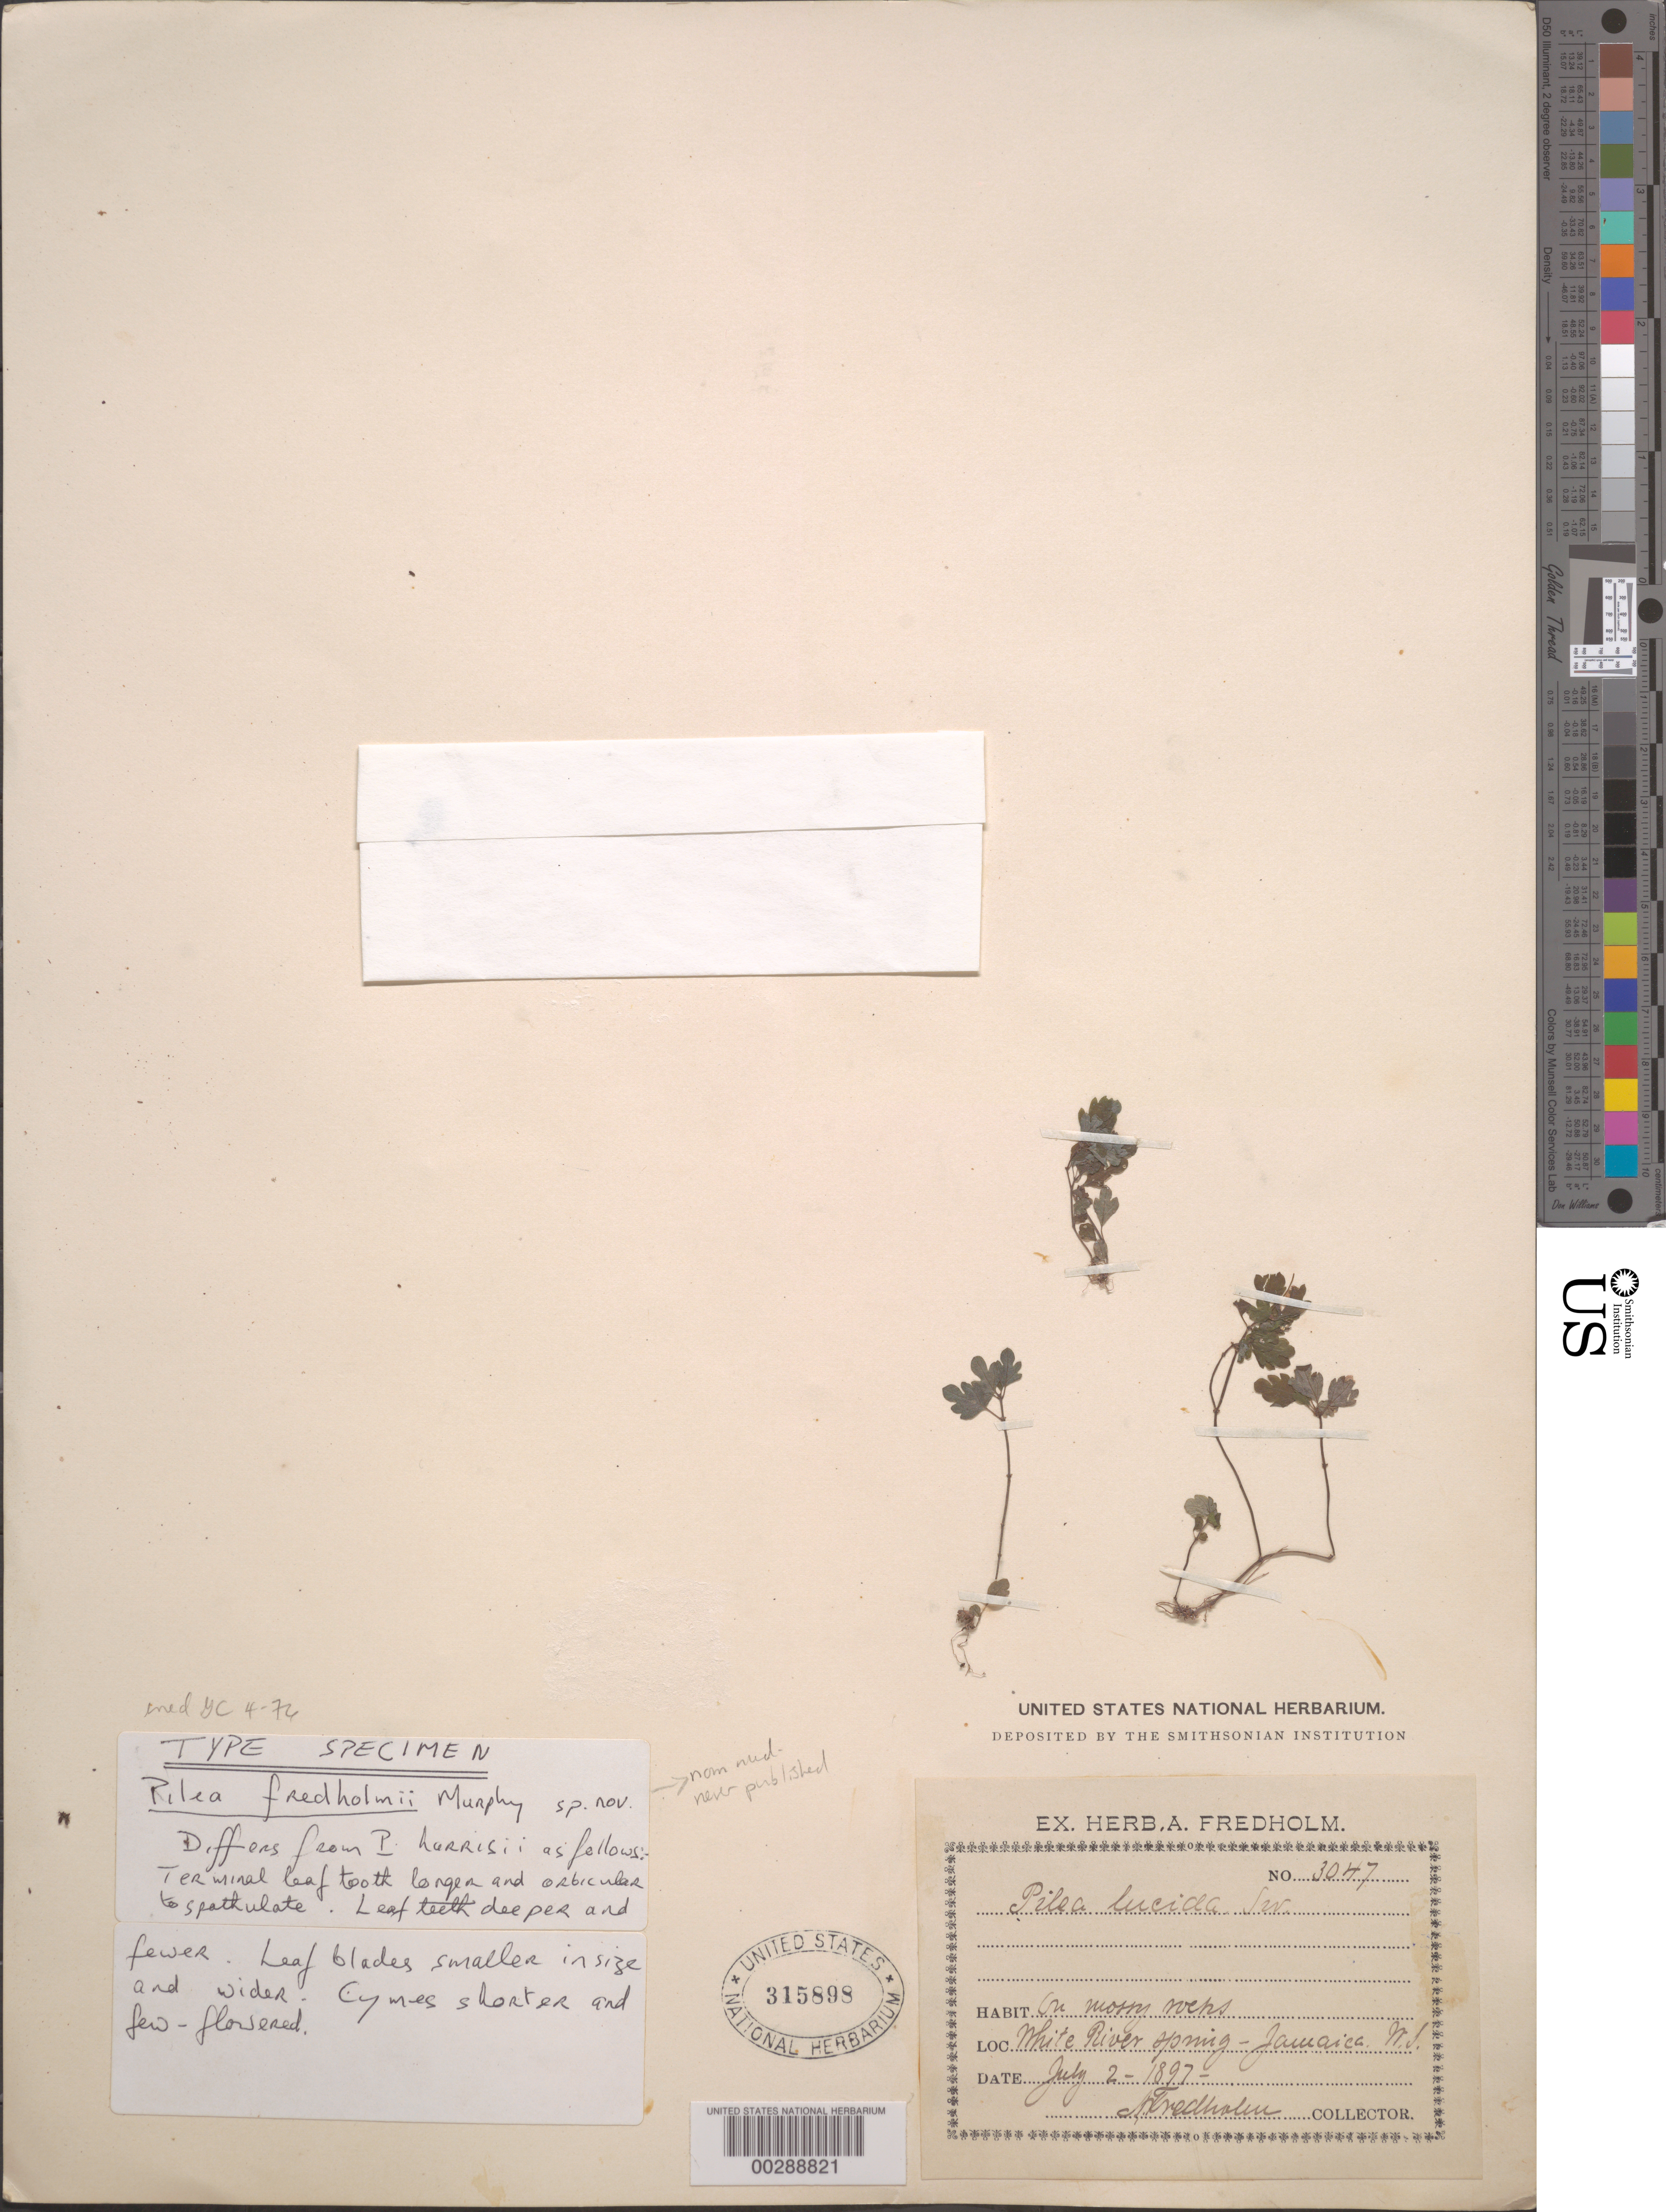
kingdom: Plantae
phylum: Tracheophyta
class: Magnoliopsida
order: Rosales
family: Urticaceae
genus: Pilea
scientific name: Pilea sp.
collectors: A. J. Fredholm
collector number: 3047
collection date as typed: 02 Jul 1897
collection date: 1897-07-02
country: Jamaica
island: Greater Antilles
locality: White River Spring.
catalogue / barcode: US 315898